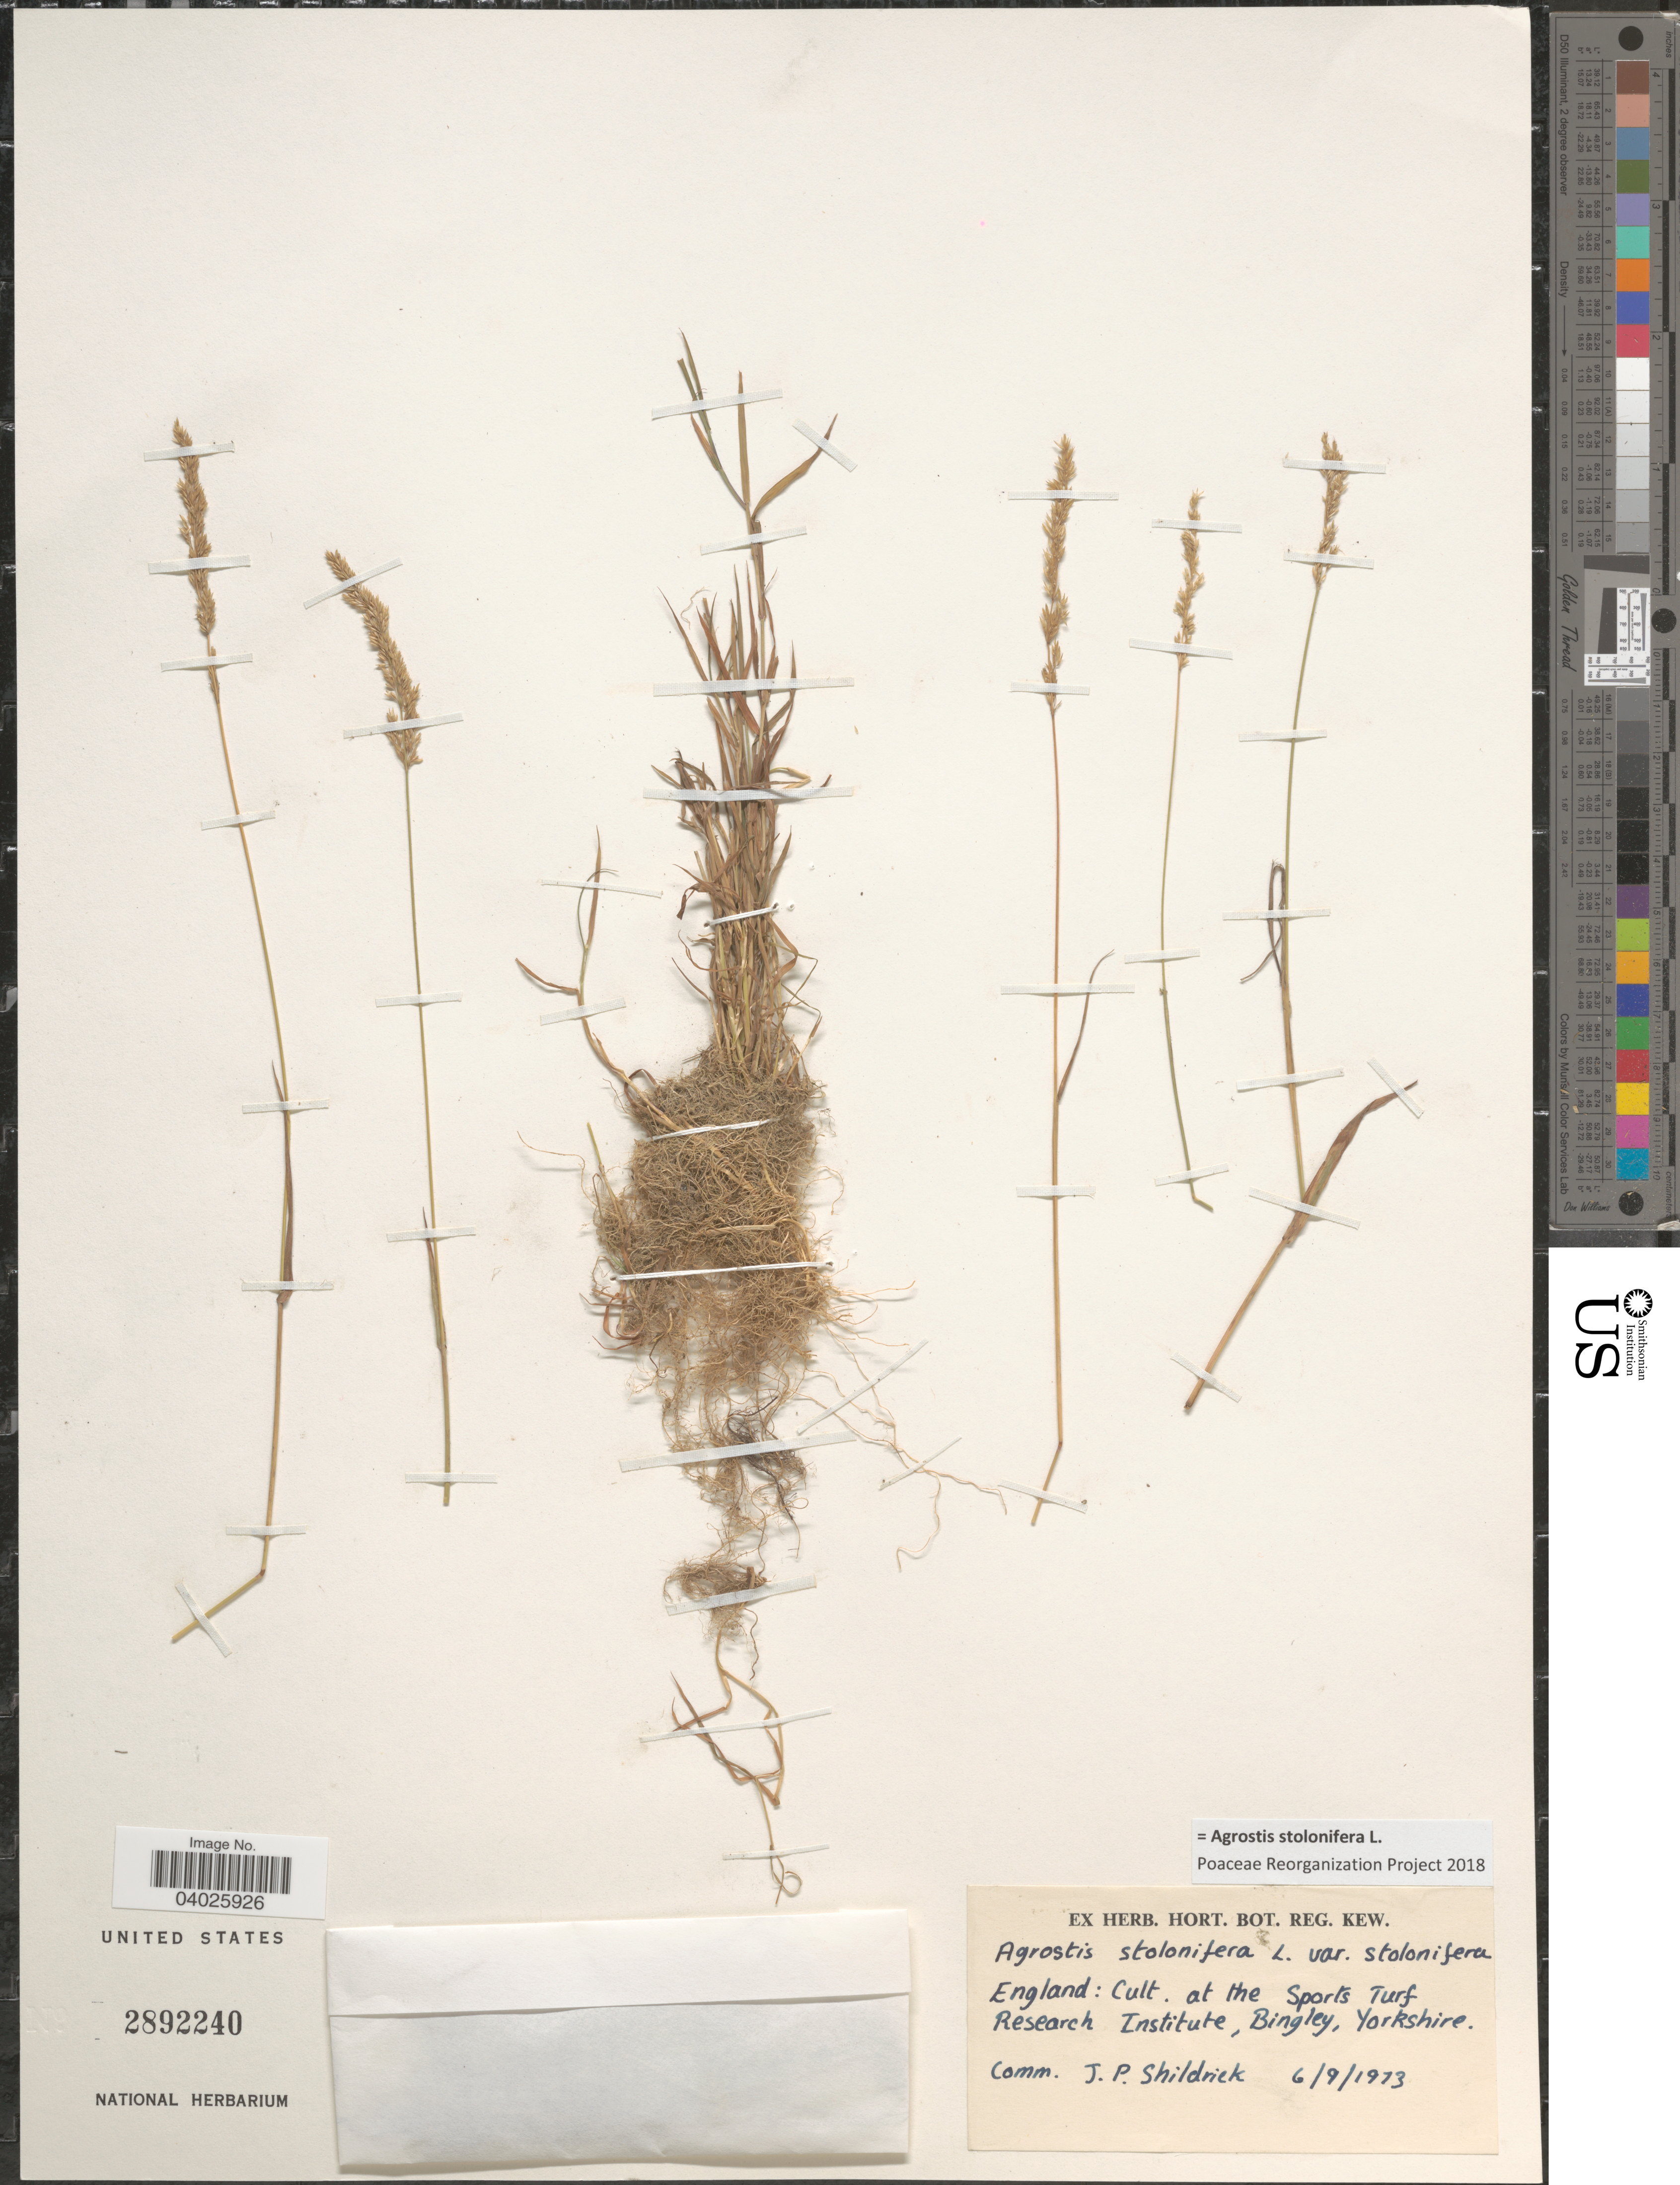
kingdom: Plantae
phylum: Tracheophyta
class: Liliopsida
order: Poales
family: Poaceae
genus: Agrostis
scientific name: Agrostis stolonifera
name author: L.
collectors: Ex herb. Hort. Bot. Reg. Kew.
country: United Kingdom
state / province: England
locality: At the Sports Turf Research Institute, Bingley, Yorkshire.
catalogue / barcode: US 2892240